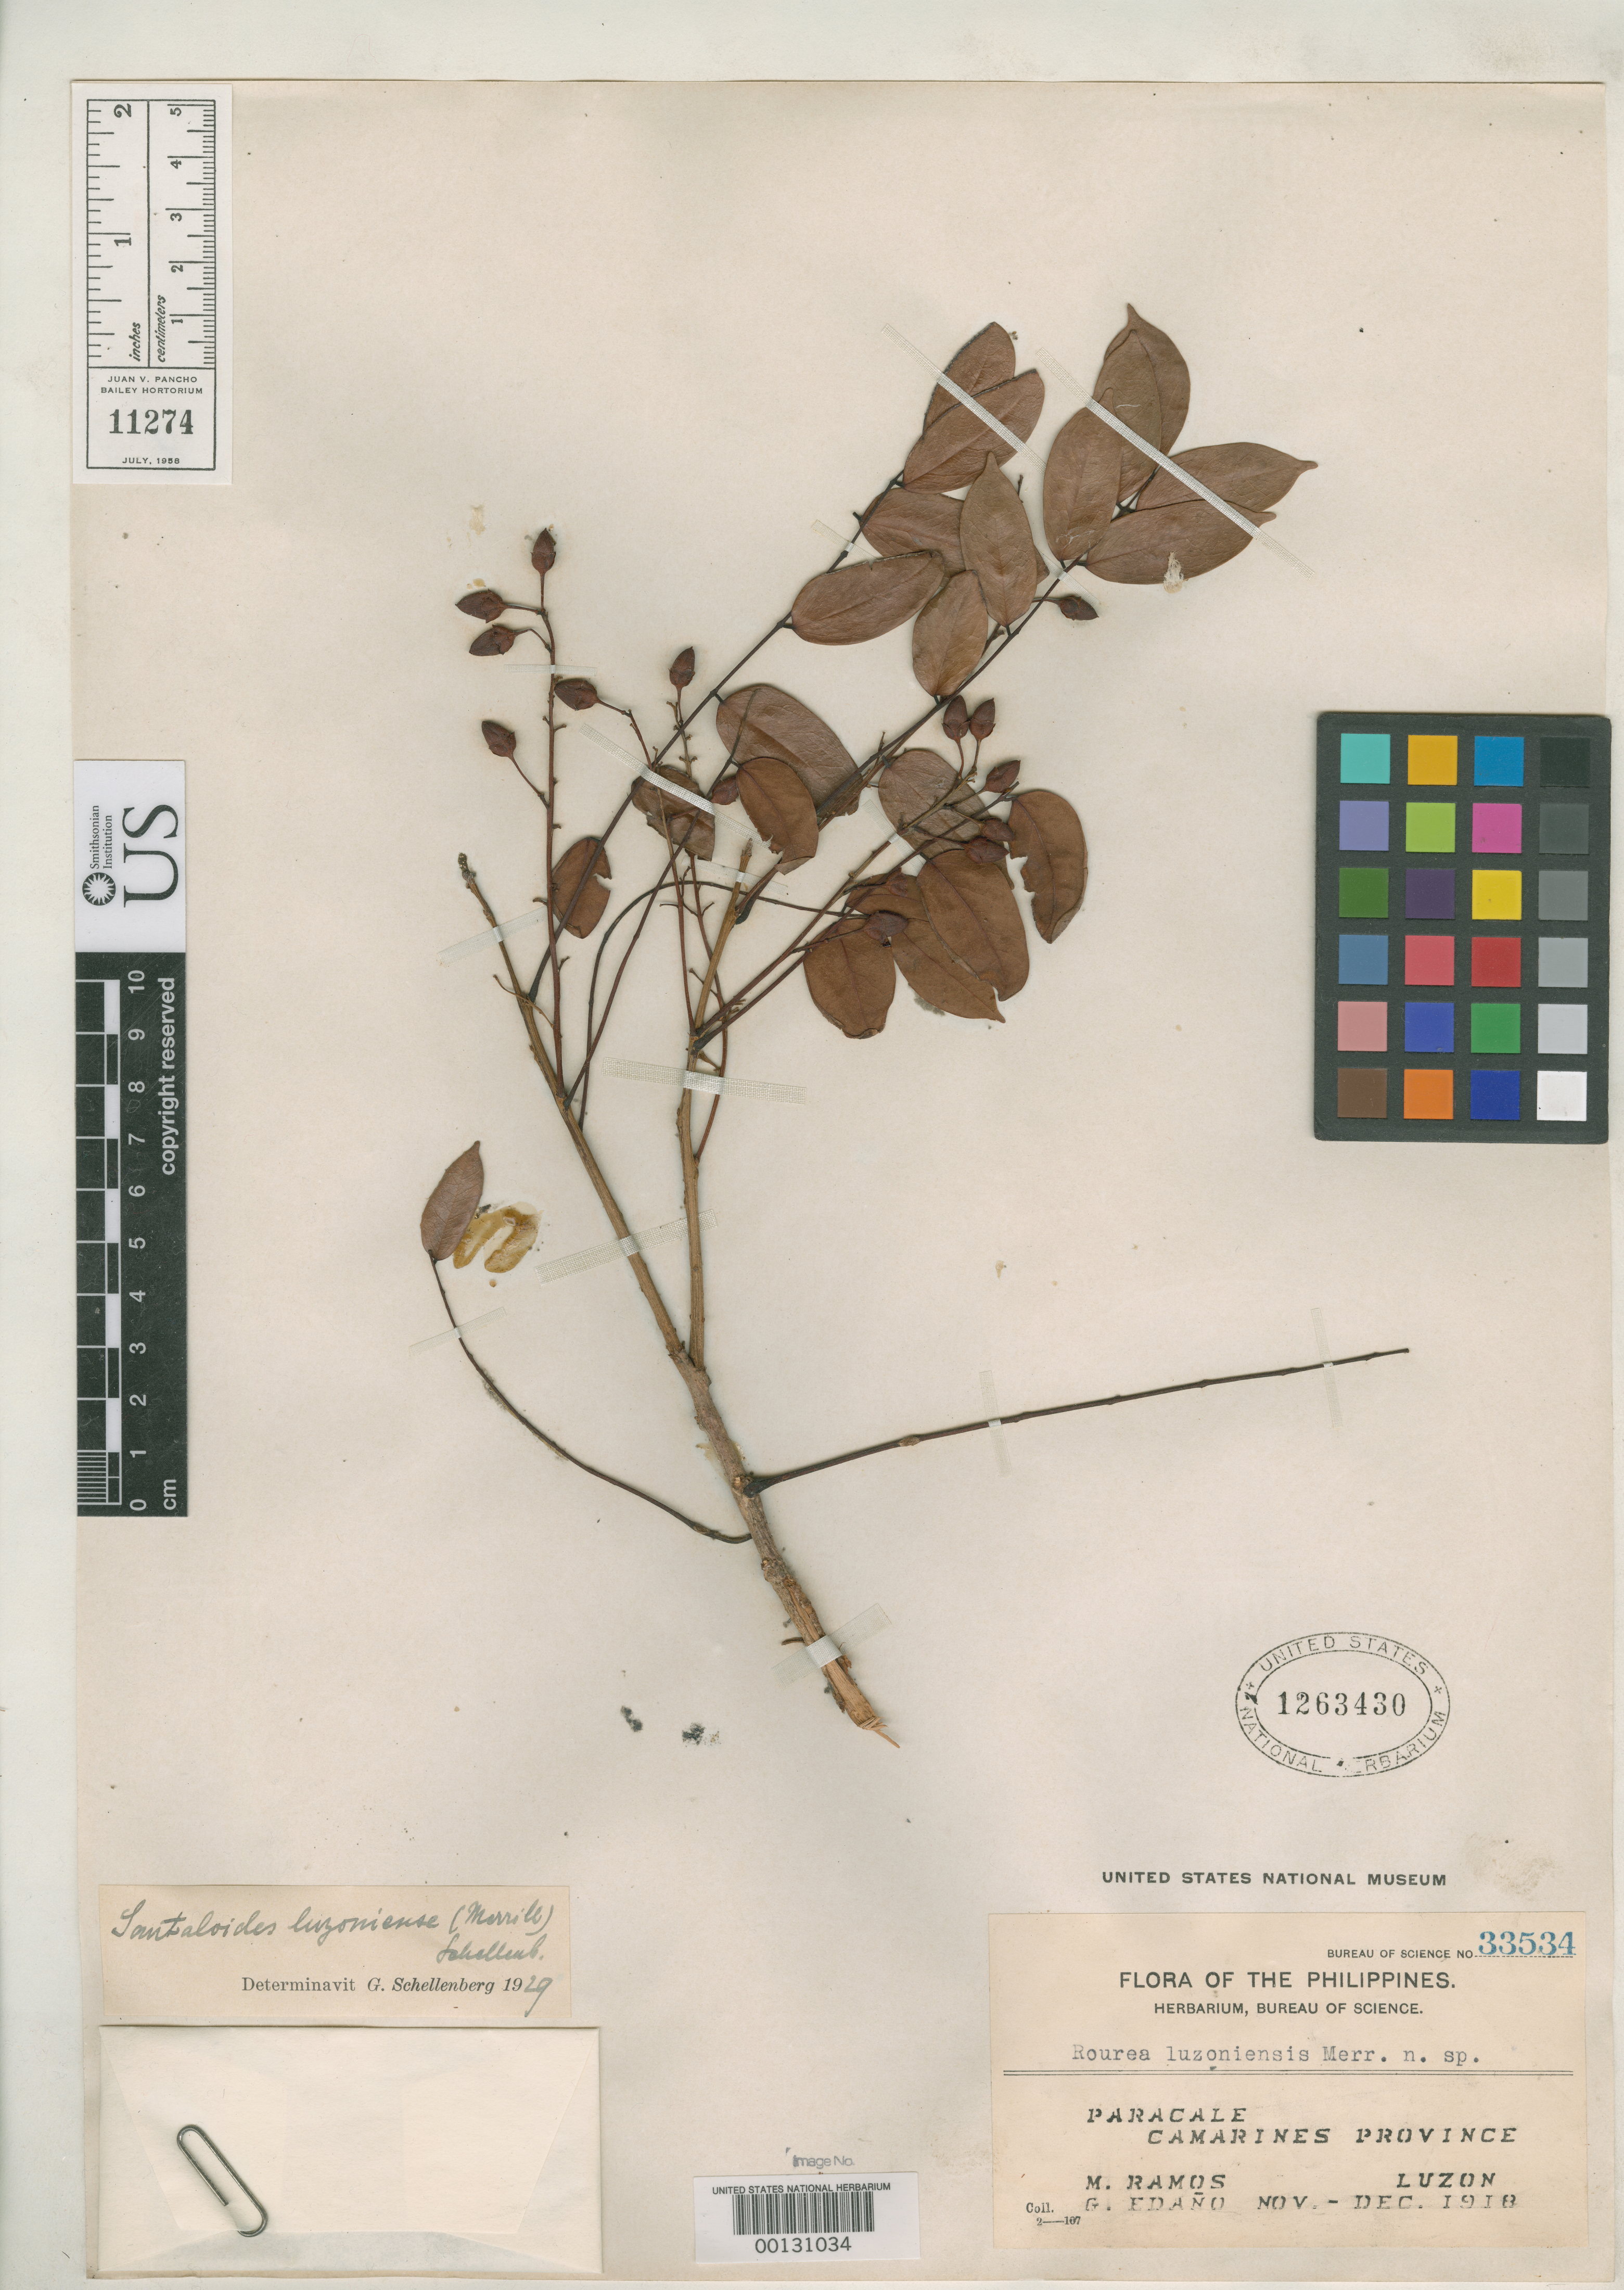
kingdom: Plantae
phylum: Tracheophyta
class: Magnoliopsida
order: Oxalidales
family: Connaraceae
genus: Rourea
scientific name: Rourea luzoniensis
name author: Merr.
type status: Isotype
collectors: M. Ramos & G. E. Edaño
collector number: Bur. Sci. 33534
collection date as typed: Nov 1918 to -- Dec 1918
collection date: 1918-11/1918-12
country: Philippines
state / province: Bicol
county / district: Camarines Norte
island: Luzon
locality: Paracale.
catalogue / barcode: US 1263430